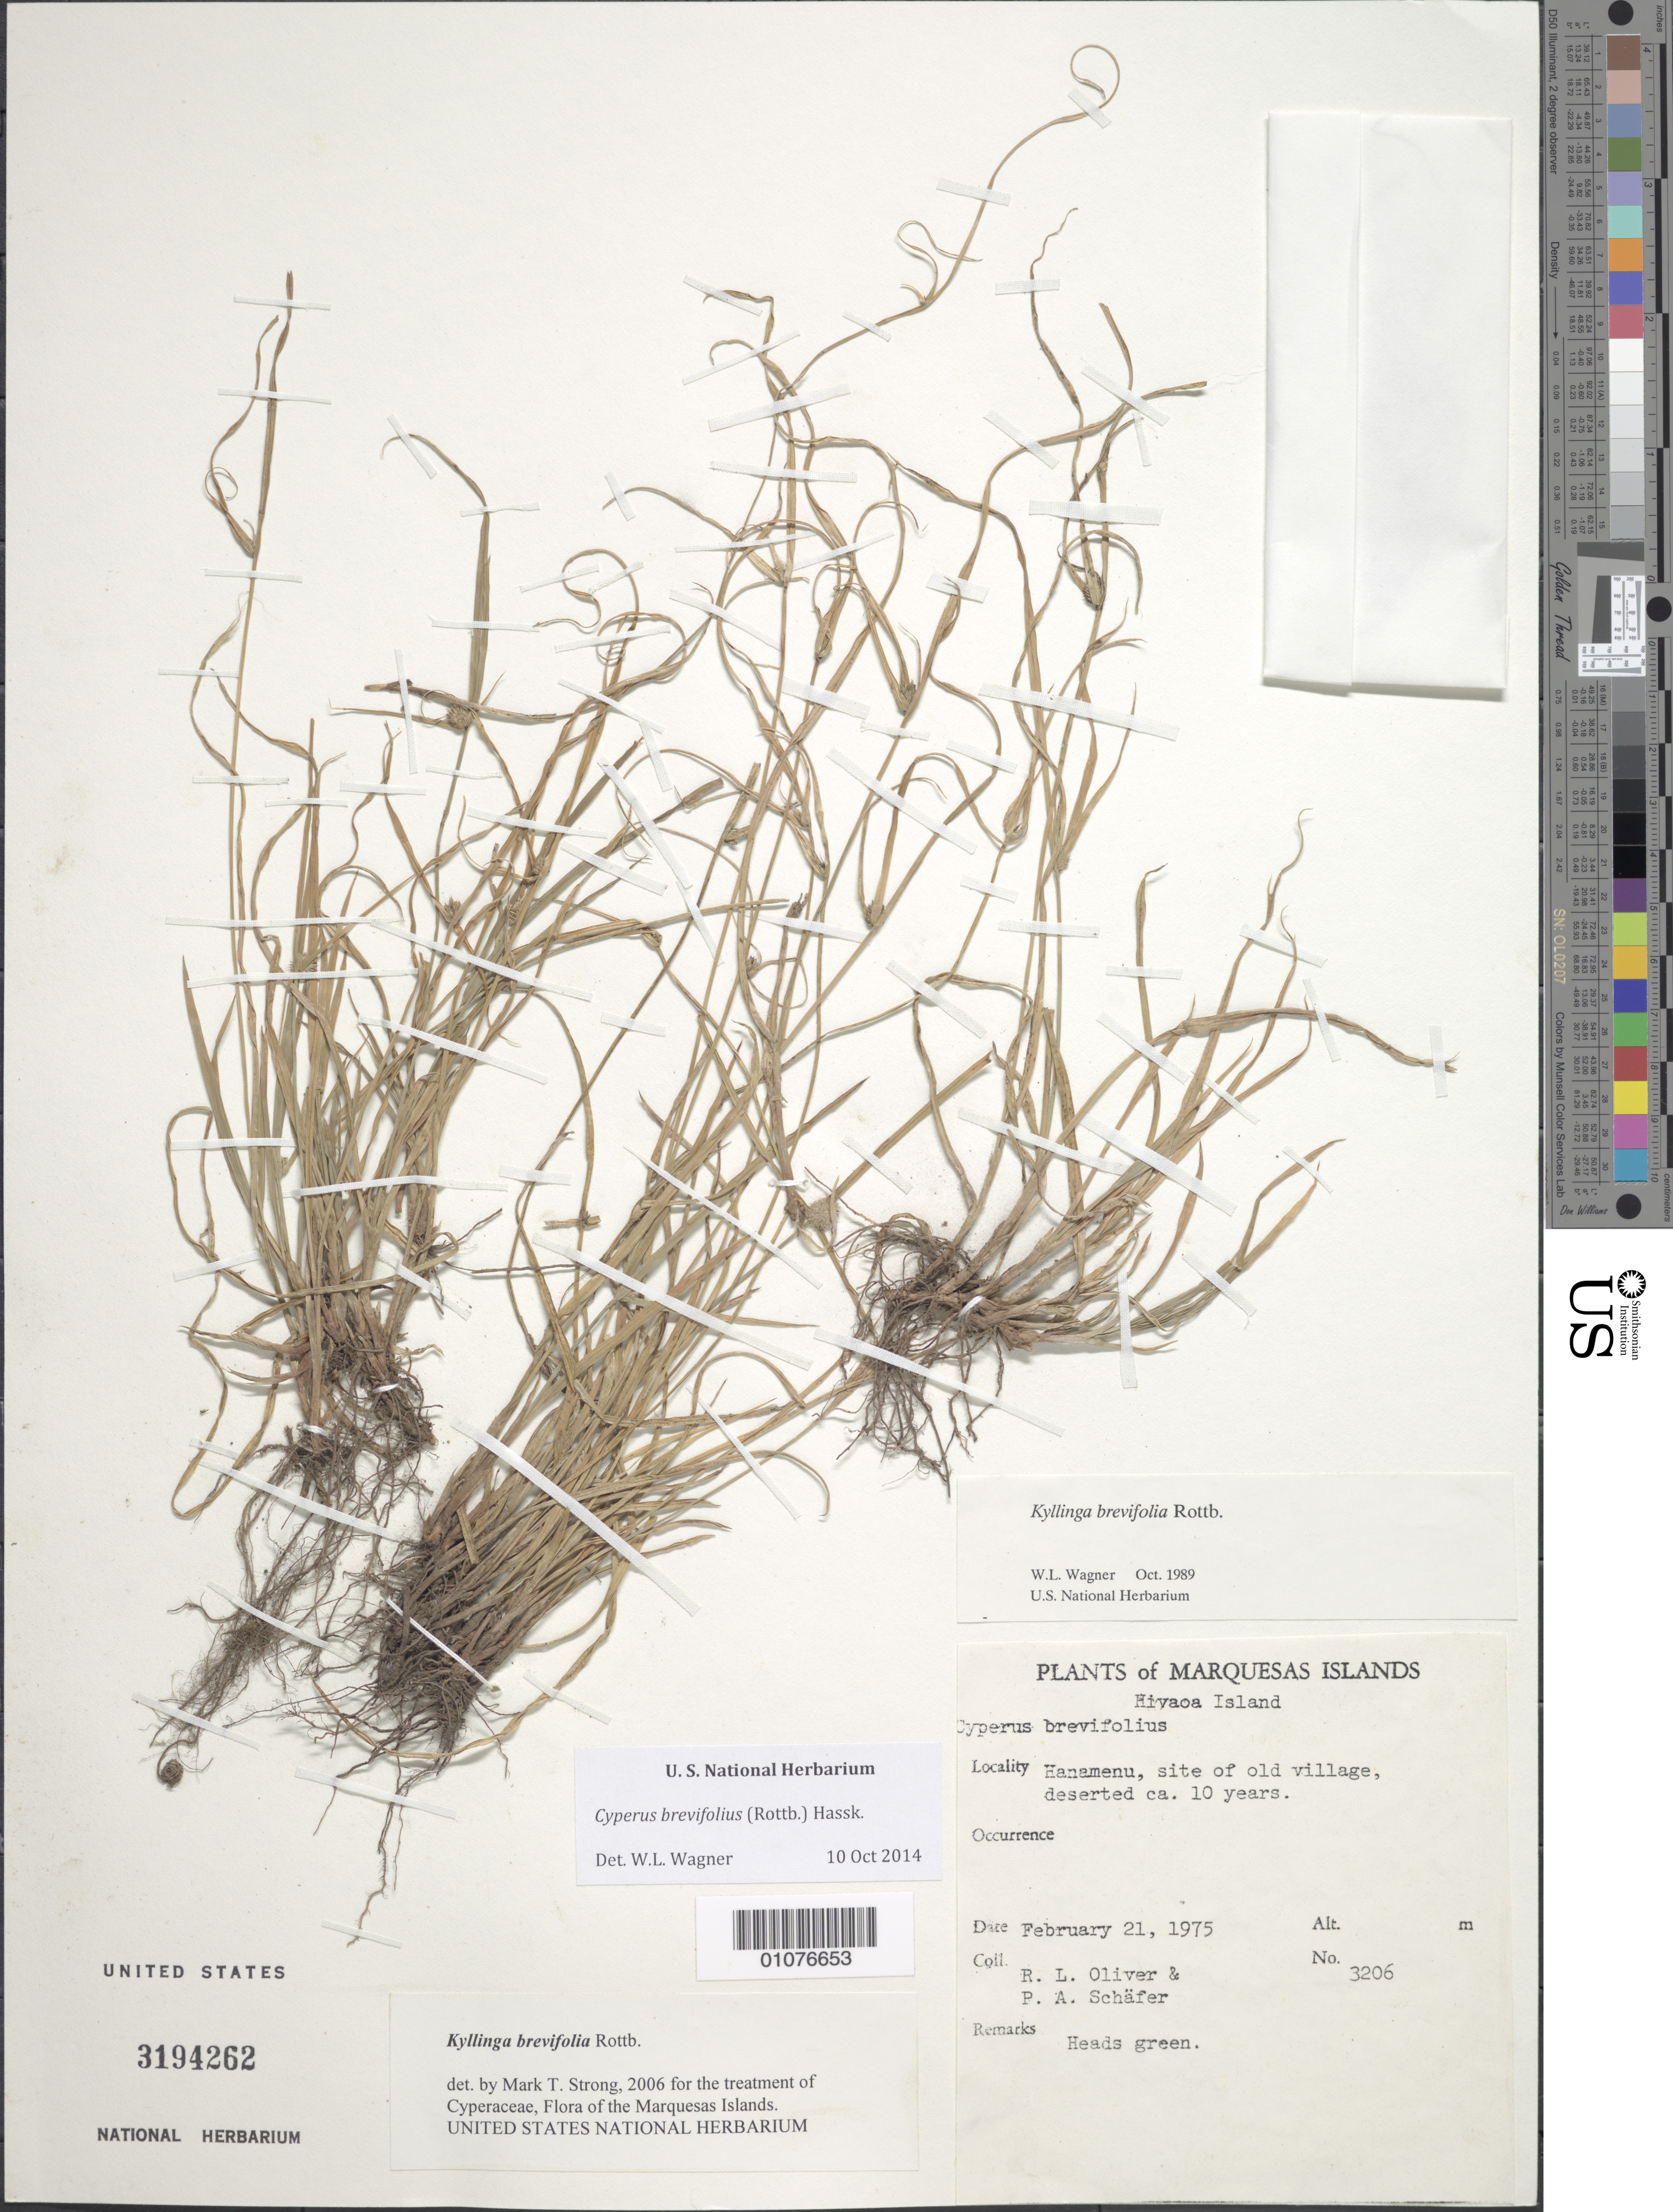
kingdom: Plantae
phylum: Tracheophyta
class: Liliopsida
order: Poales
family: Cyperaceae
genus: Cyperus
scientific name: Cyperus brevifolius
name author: (Rottb.) Hassk.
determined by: Lorence, David H., (PTBG), National Tropical Botanical Garden (UNITED STATES)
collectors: R. L. Oliver & P. A. Schäfer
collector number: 3206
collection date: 1975-02-21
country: French Polynesia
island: Hiva Oa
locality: Hanamenu, site of old village deserted ca. 10 years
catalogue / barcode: US 3194262